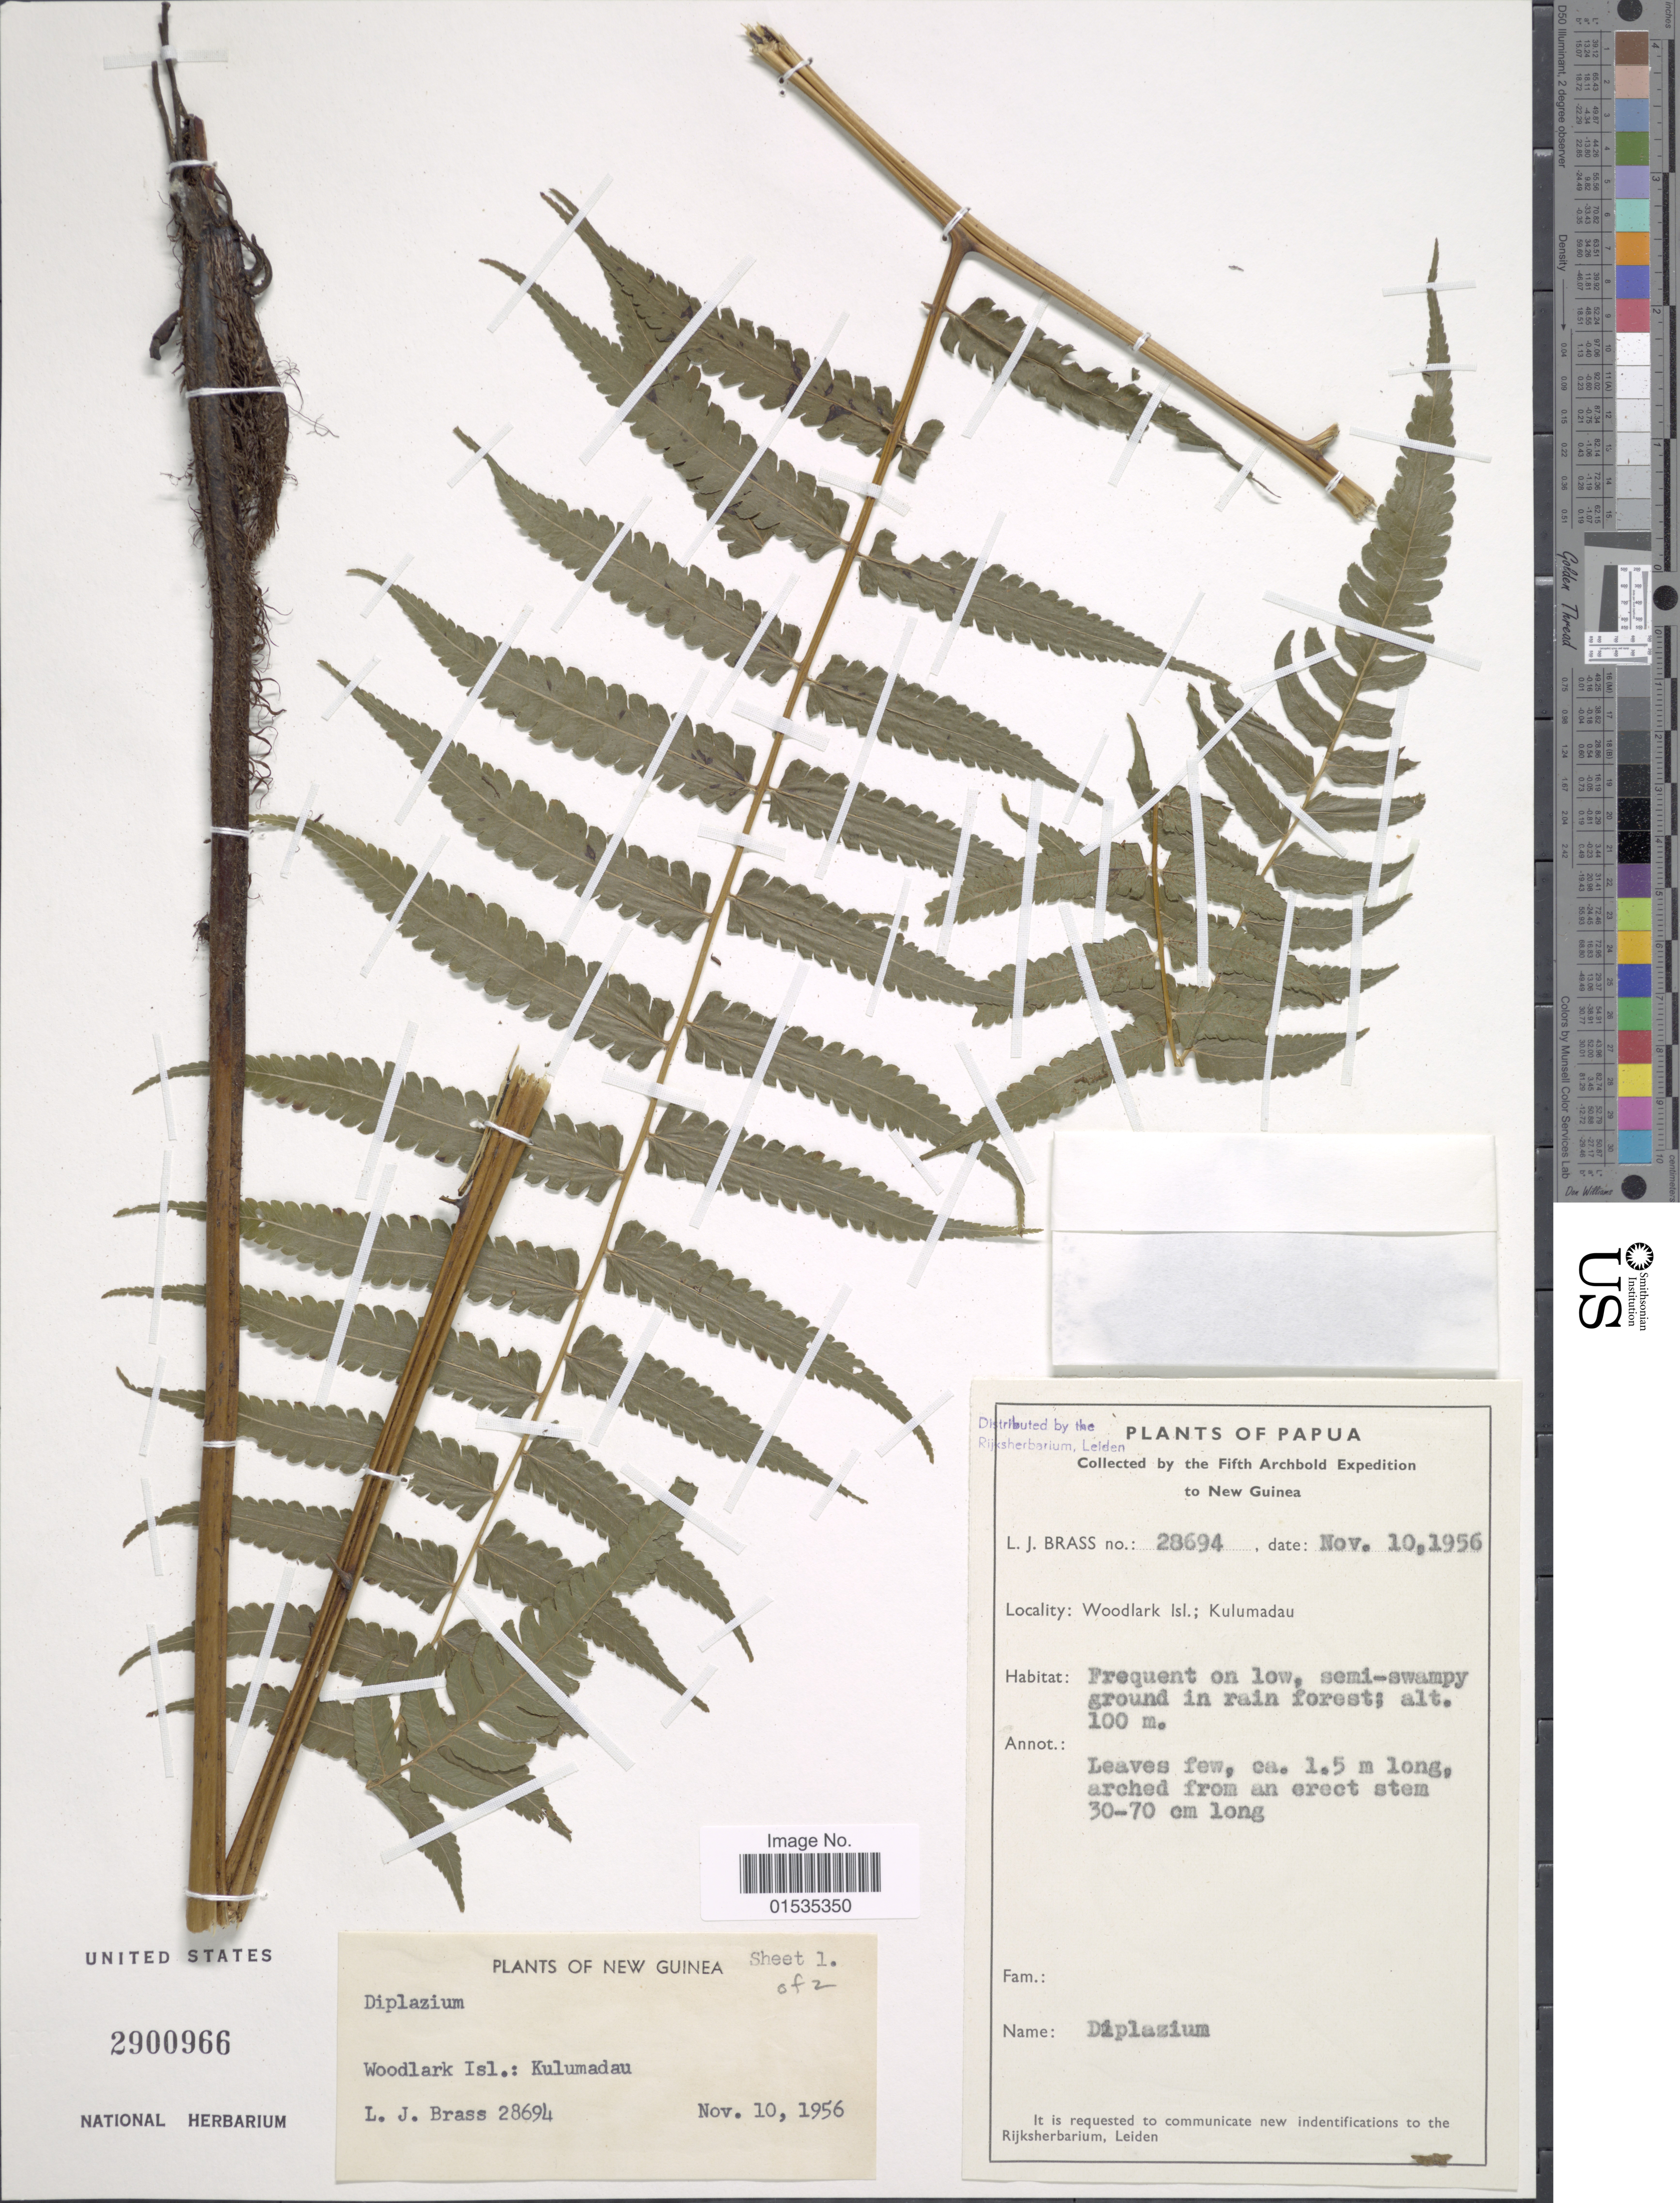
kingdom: Plantae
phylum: Tracheophyta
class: Polypodiopsida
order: Polypodiales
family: Athyriaceae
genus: Diplazium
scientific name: Diplazium sp.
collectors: L. J. Brass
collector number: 28694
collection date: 1956-11-10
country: Papua New Guinea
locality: Woodlark Isl., Kulumadau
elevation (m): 100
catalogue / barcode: US 2900966